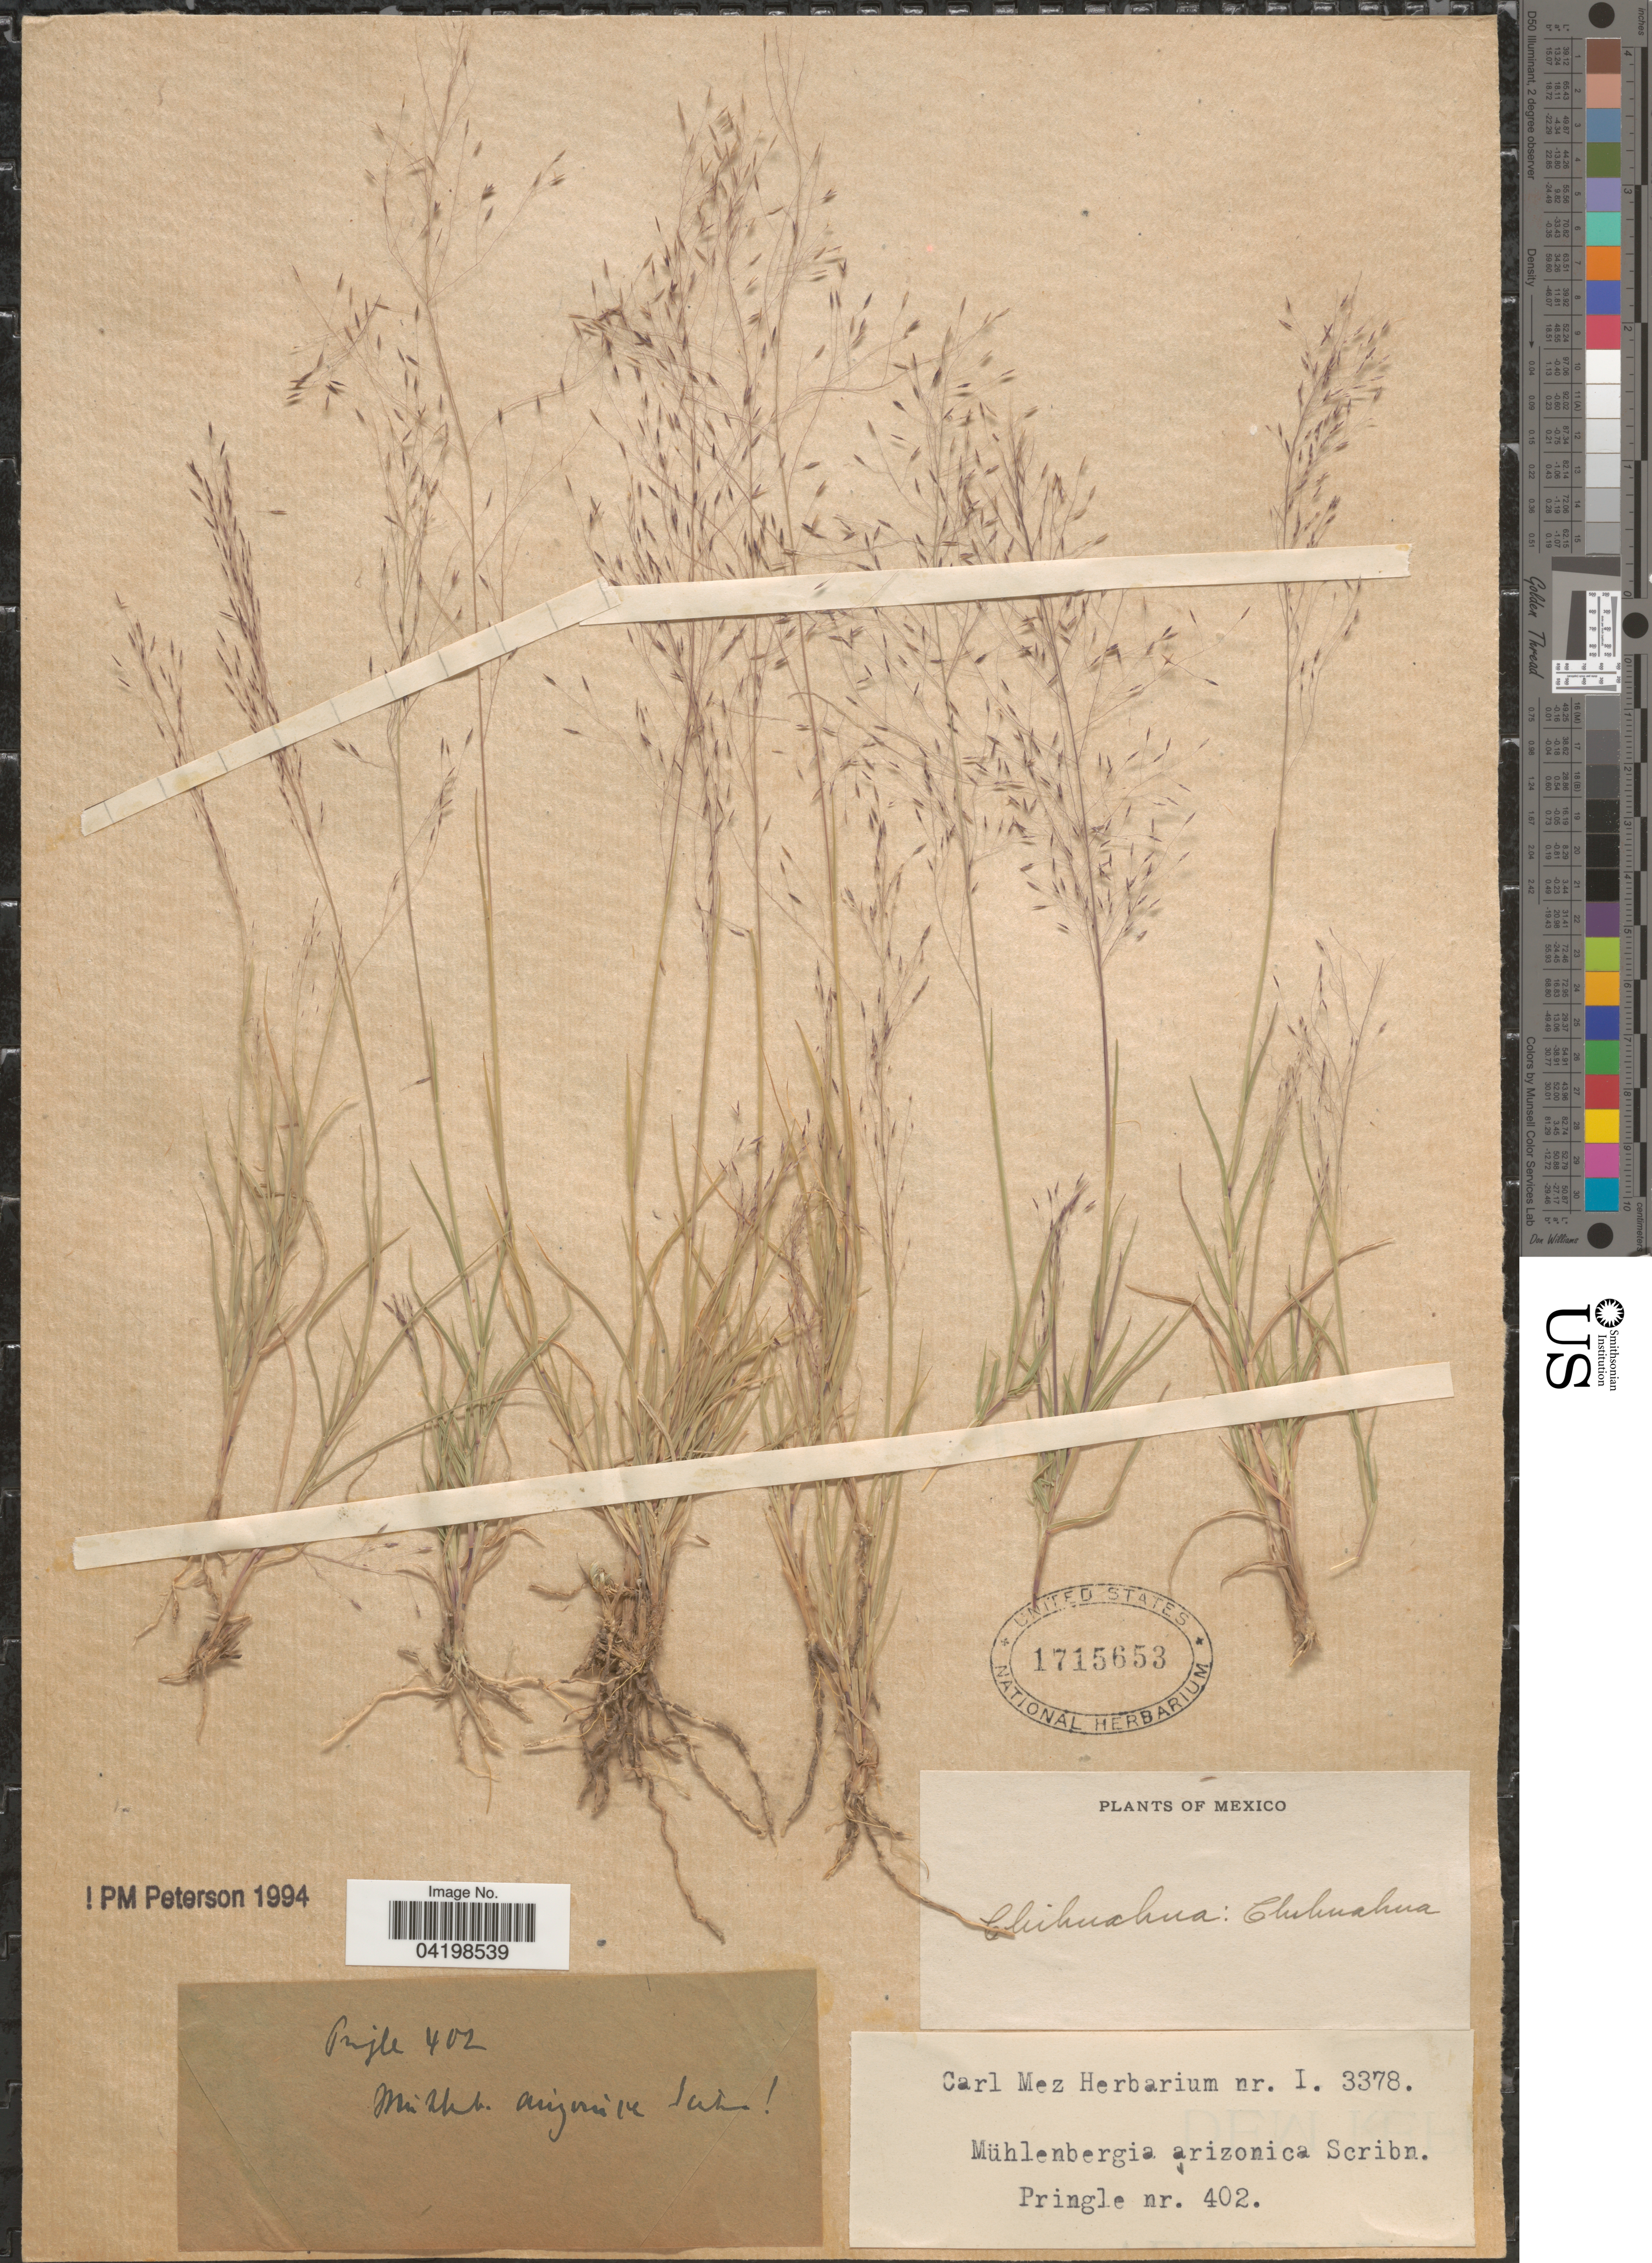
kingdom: Plantae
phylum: Tracheophyta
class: Liliopsida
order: Poales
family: Poaceae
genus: Muhlenbergia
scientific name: Muhlenbergia arizonica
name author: Scribn.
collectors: -- Pringle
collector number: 402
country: Mexico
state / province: Chihuahua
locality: Chihuahua.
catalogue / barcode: US 1715653